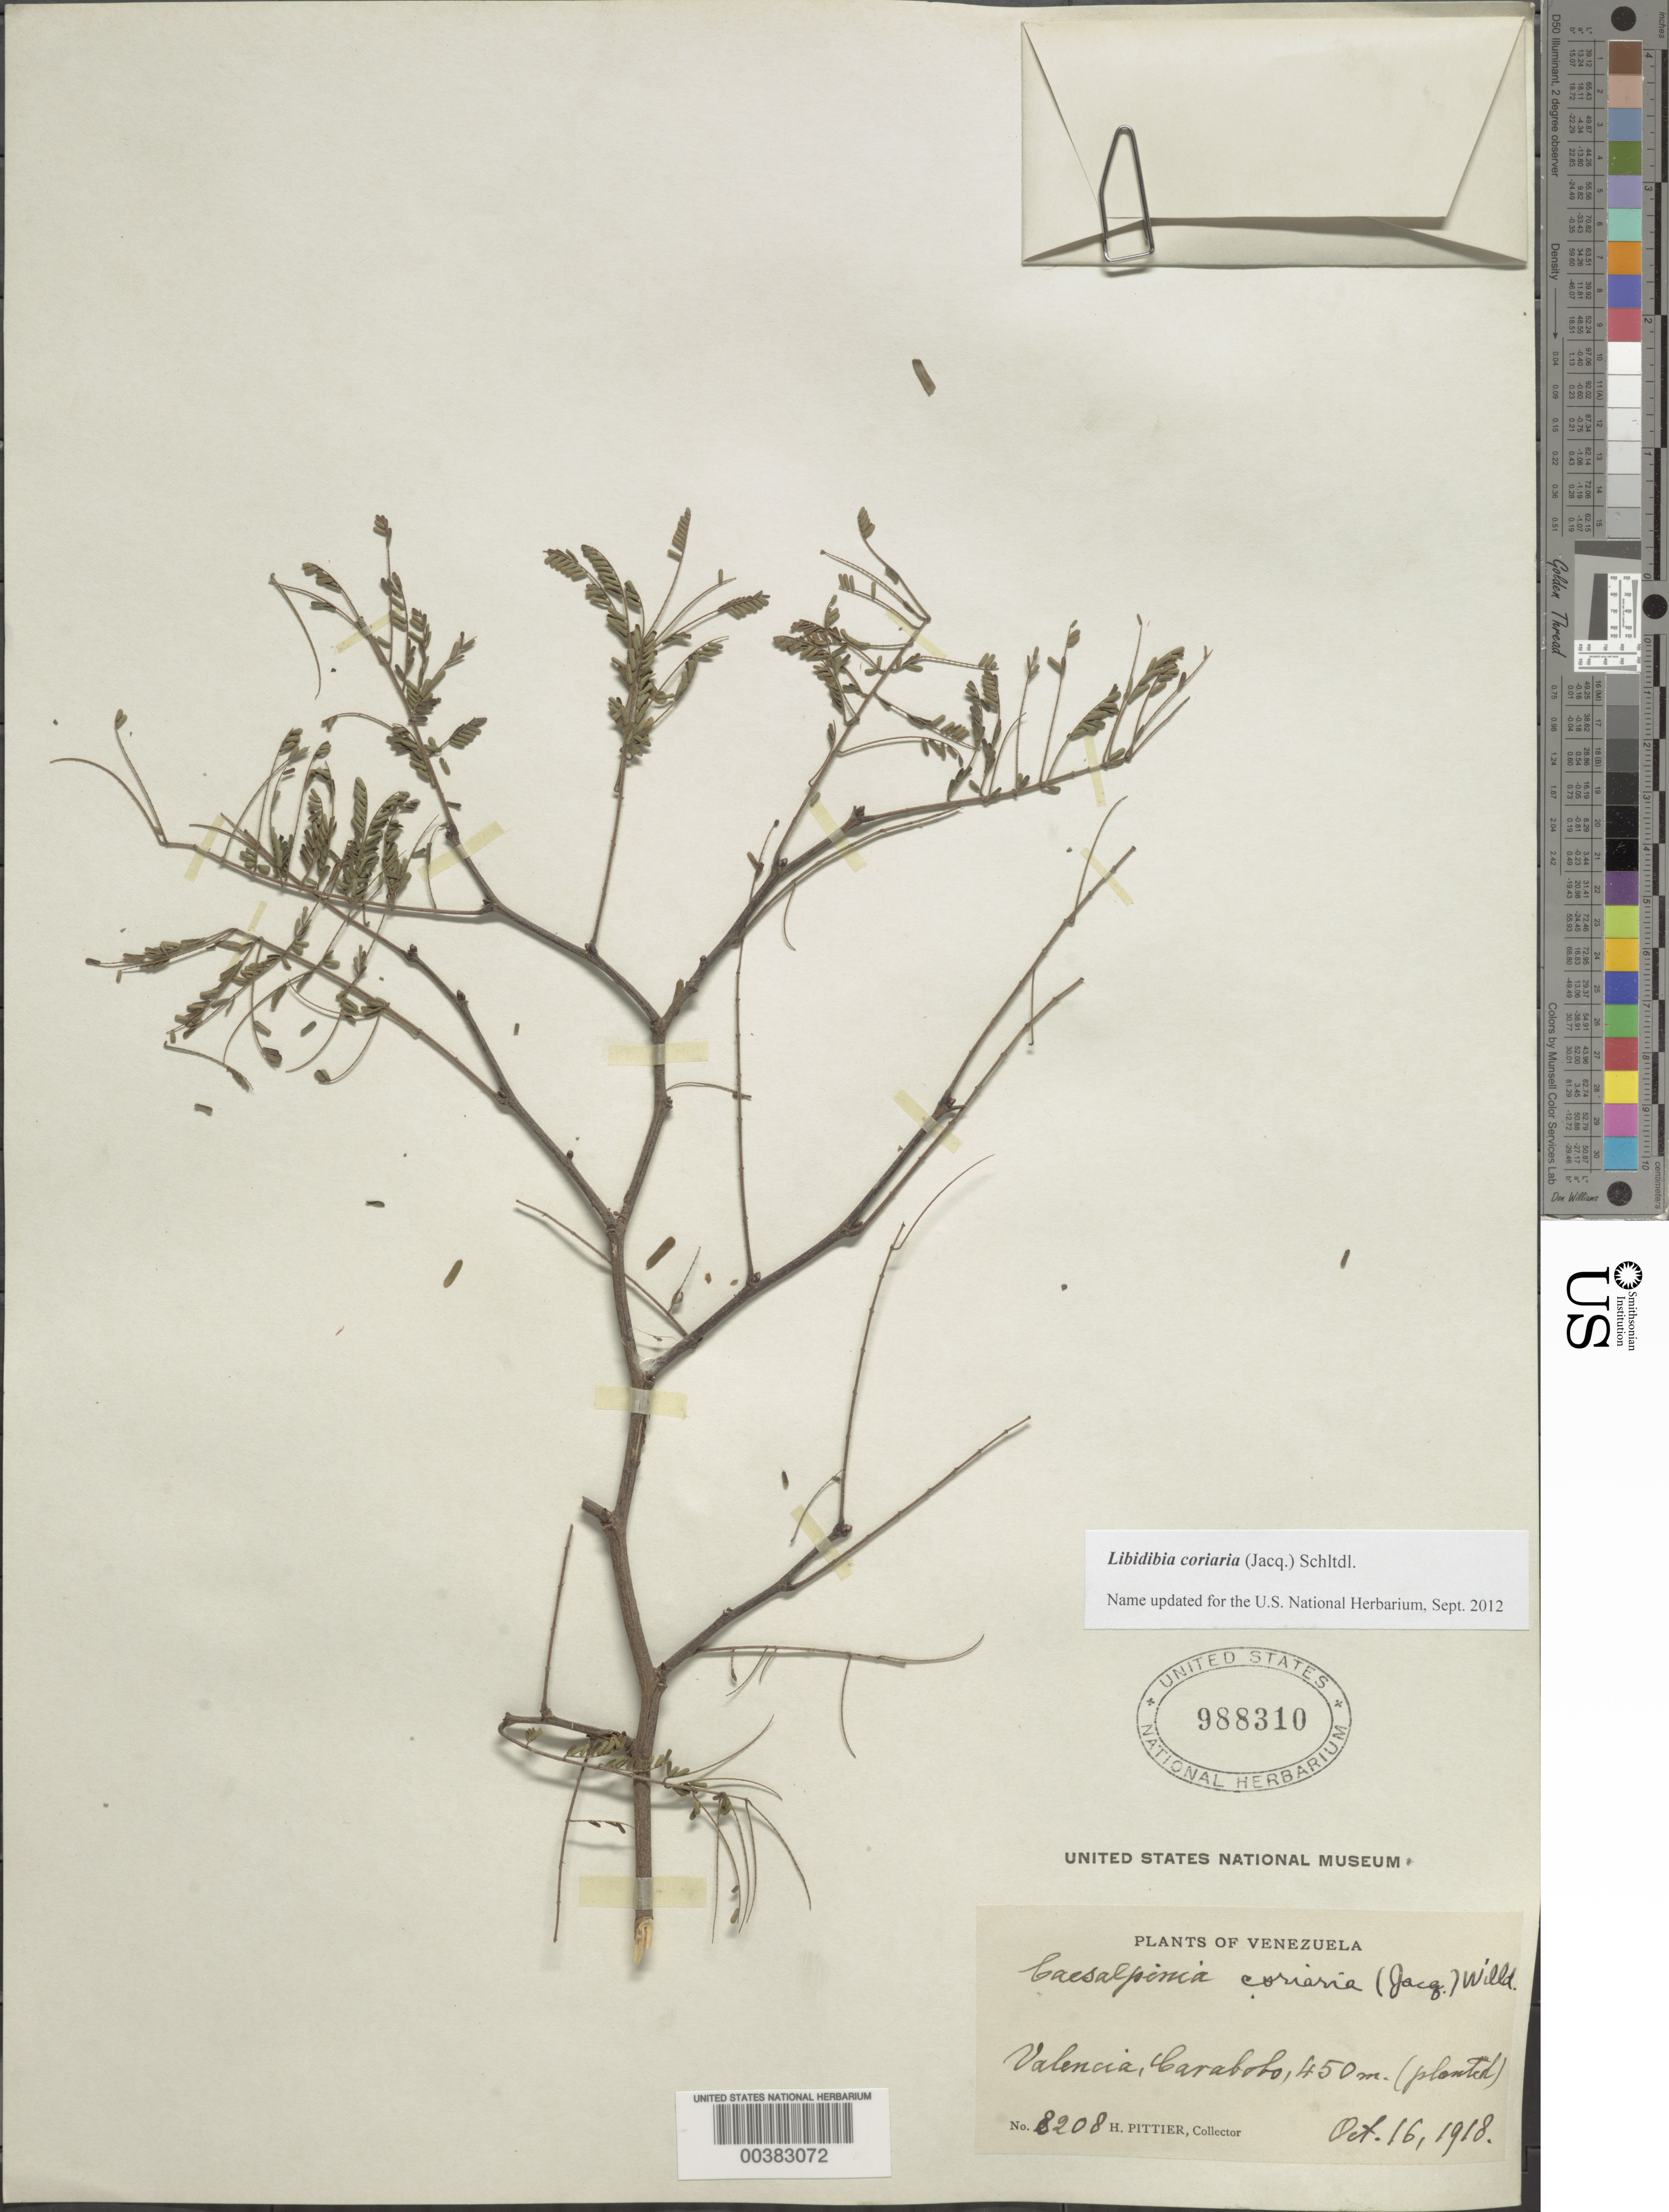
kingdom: Plantae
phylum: Tracheophyta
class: Magnoliopsida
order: Fabales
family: Fabaceae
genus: Libidibia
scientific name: Libidibia coriaria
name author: (Jacq.) Schltdl.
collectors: H. F. Pittier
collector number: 8208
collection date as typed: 16 Oct 1918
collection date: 1918-10-16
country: Venezuela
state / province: Carabobo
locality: Valencia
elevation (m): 450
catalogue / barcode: US 988310